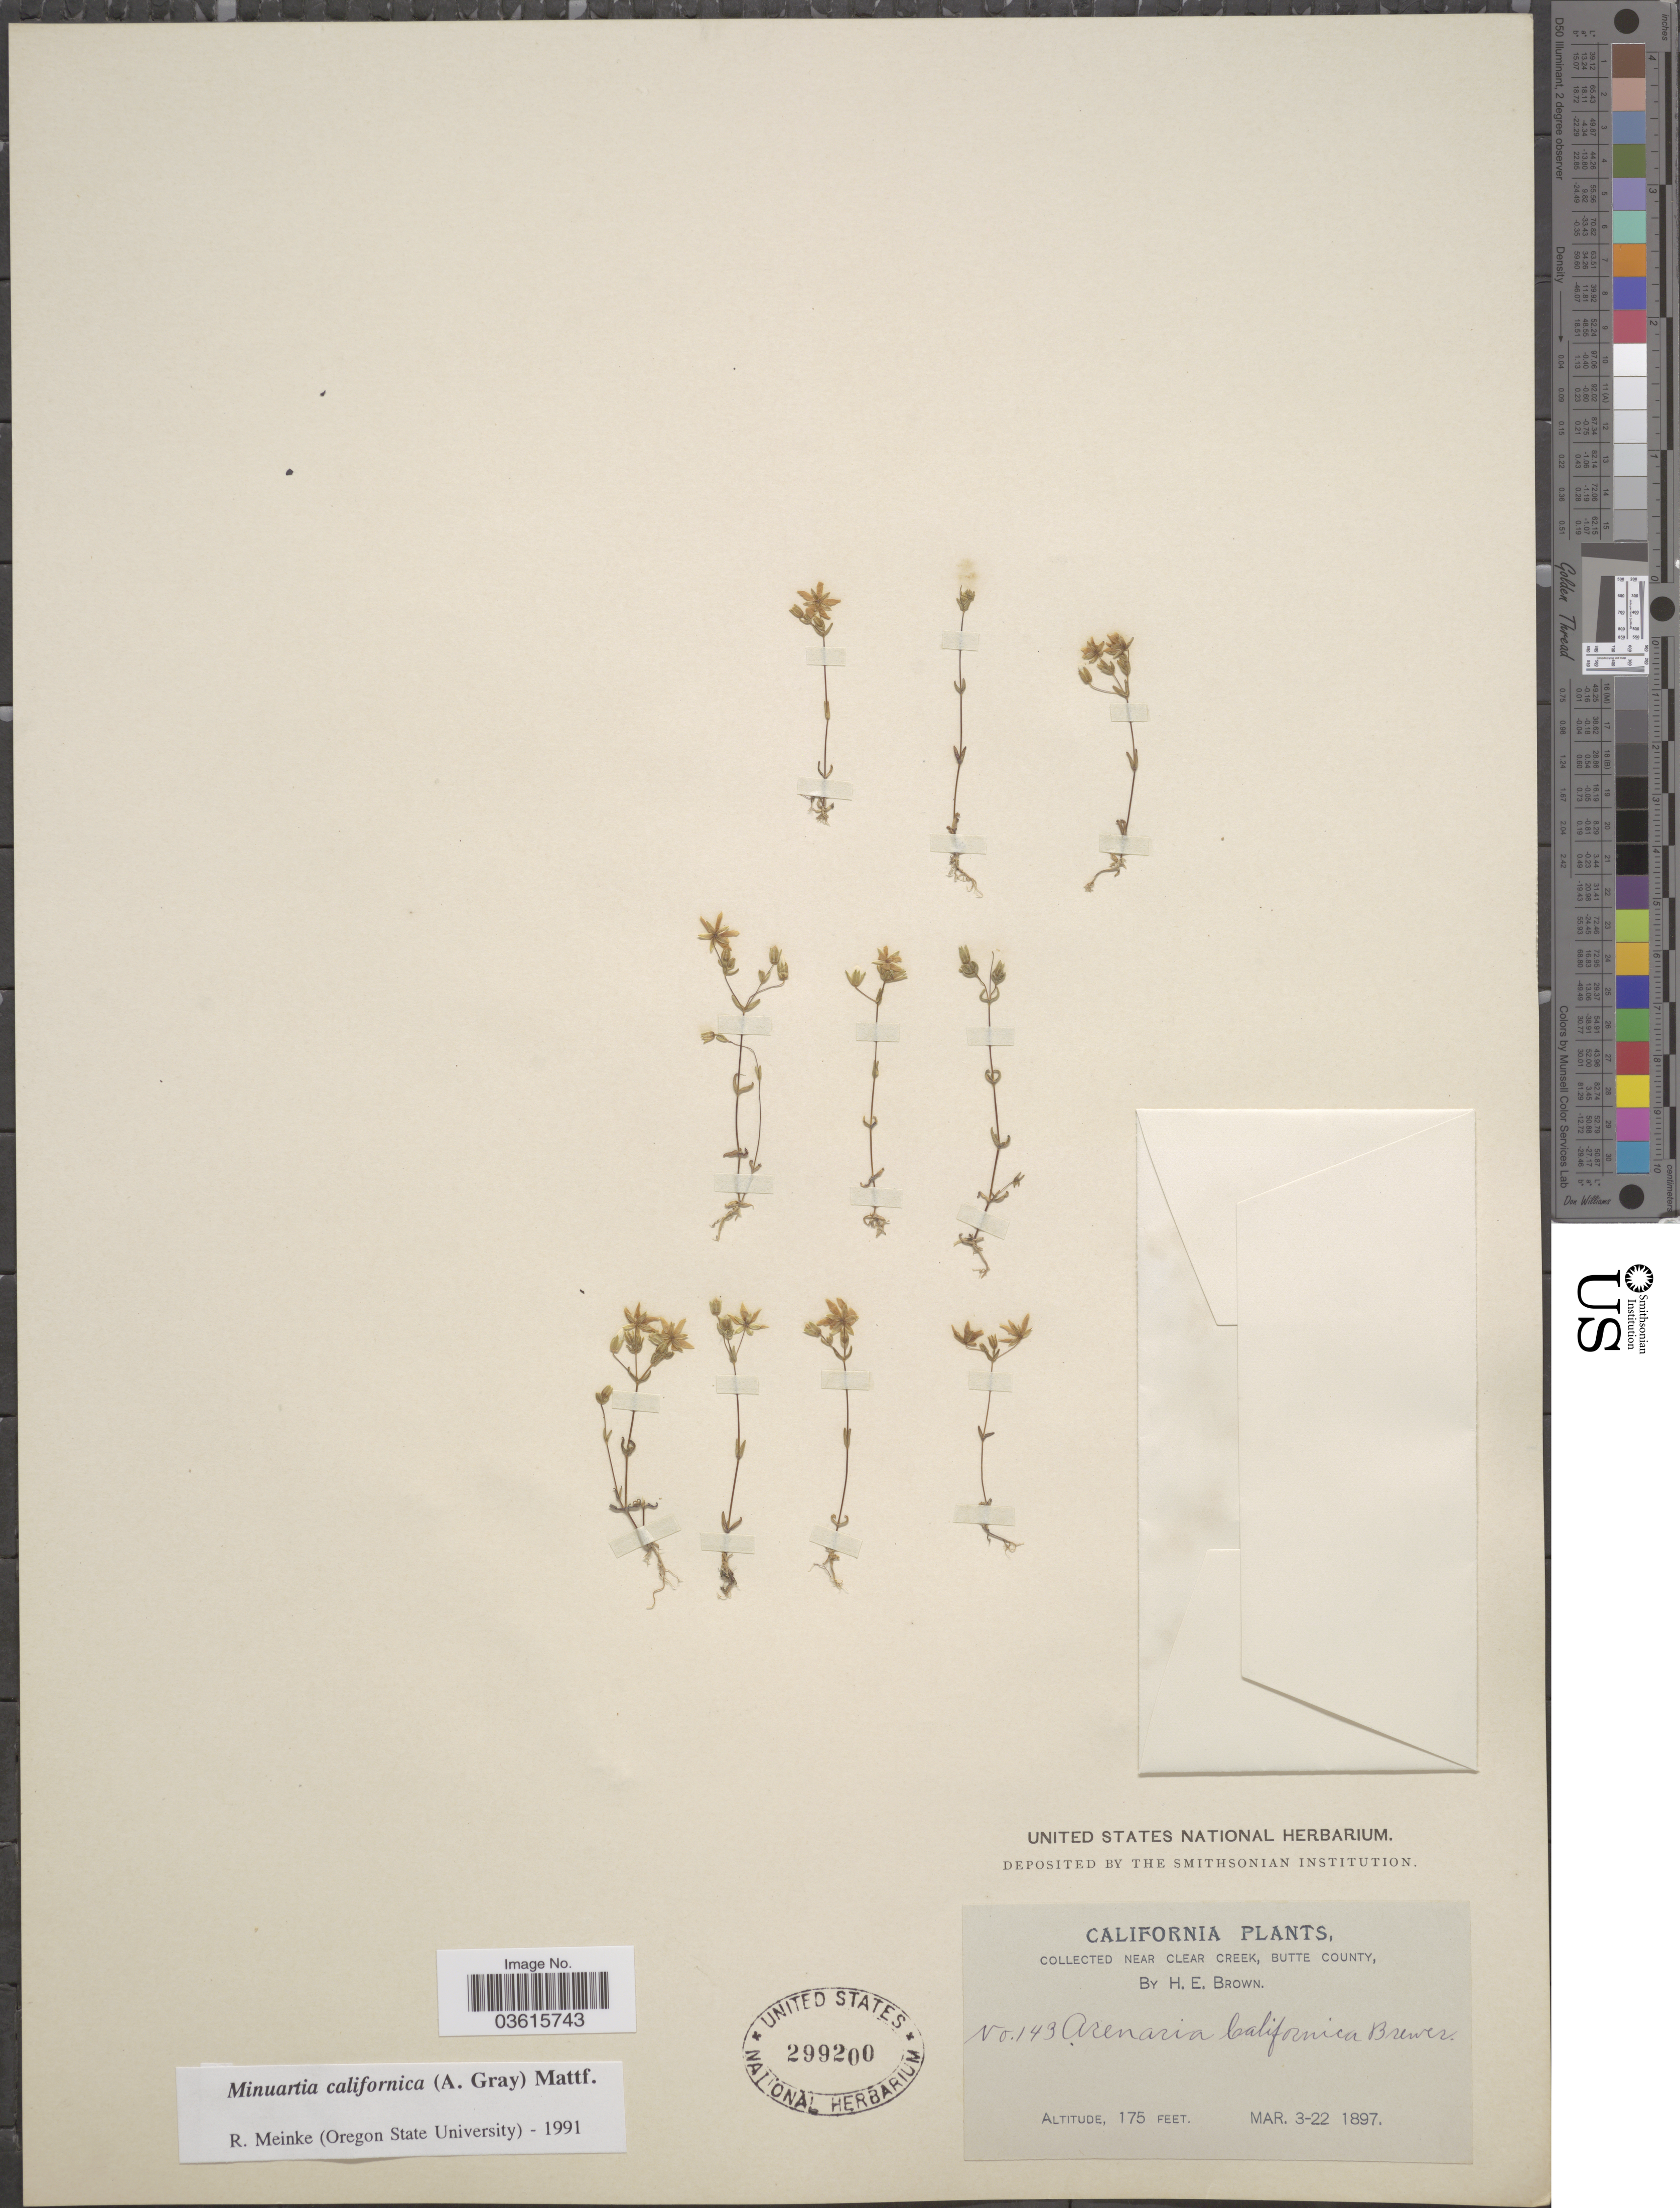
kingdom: Plantae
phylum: Tracheophyta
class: Magnoliopsida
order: Caryophyllales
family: Caryophyllaceae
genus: Minuartia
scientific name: Minuartia californica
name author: (A. Gray) Mattf.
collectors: H. E. Brown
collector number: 143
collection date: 1897-03-03/1897-03-22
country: United States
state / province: California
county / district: Butte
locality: Near Clear Creek, Butte County.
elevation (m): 53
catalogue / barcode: US 299200